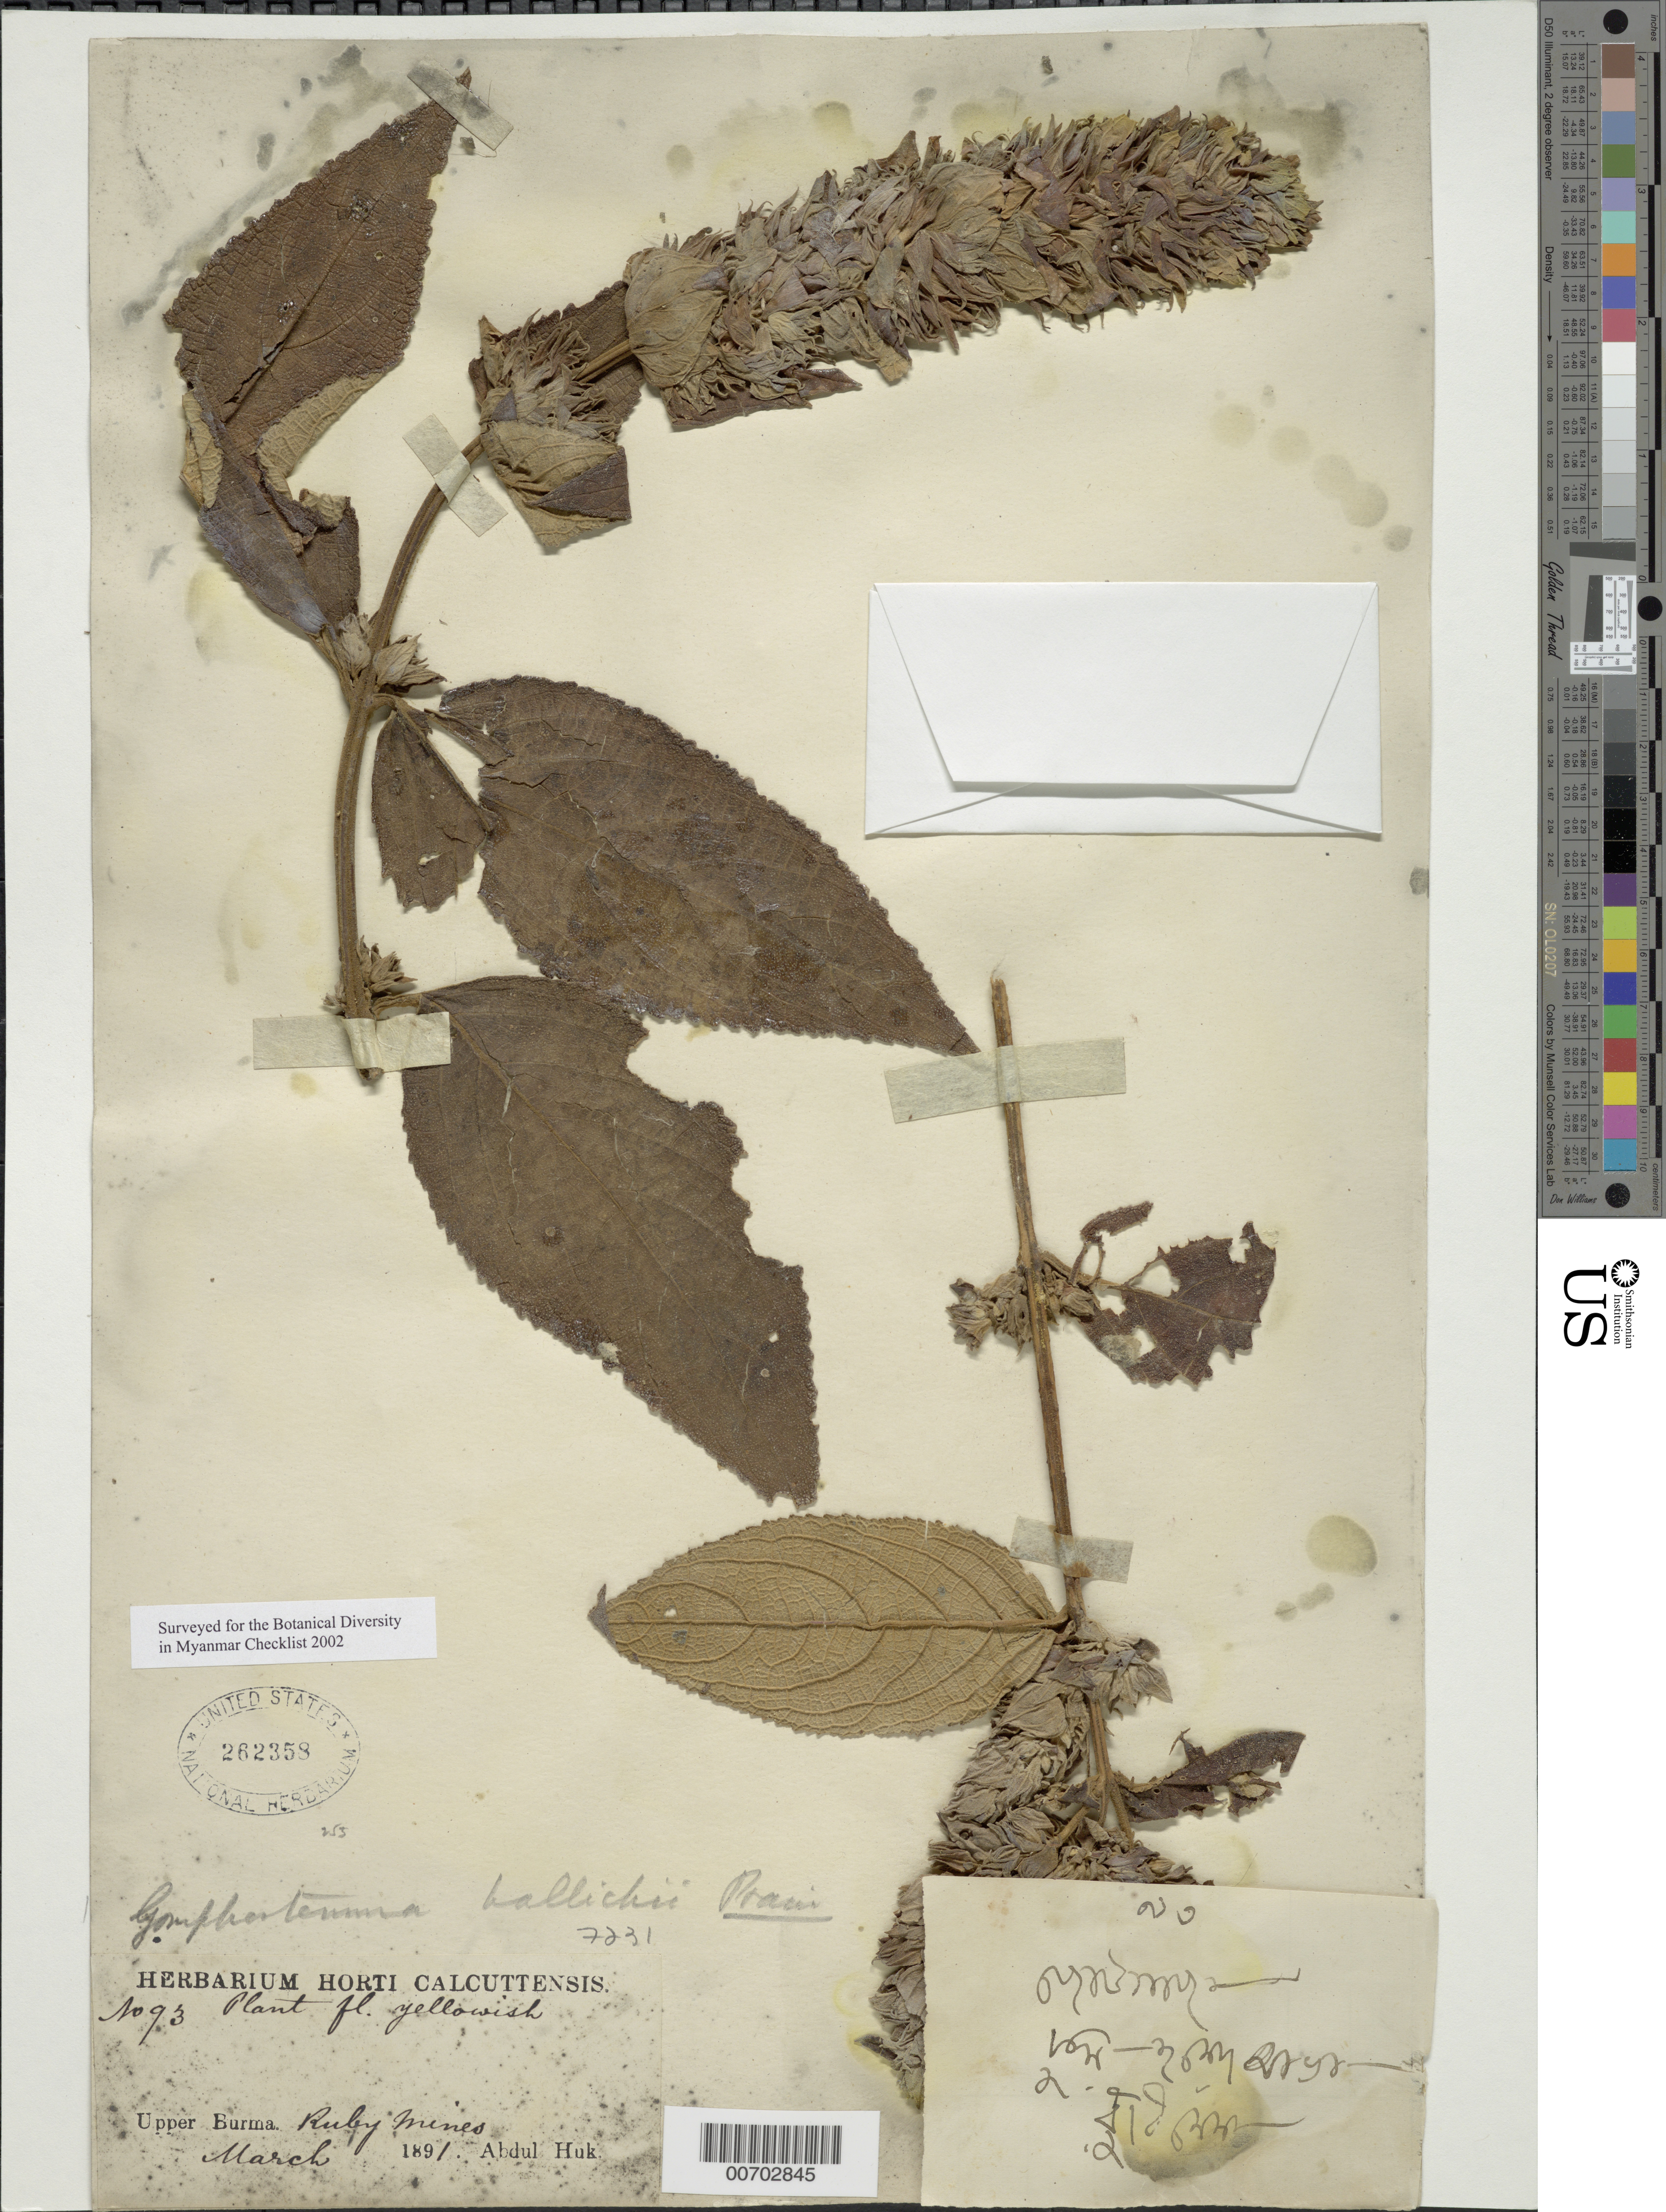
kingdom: Plantae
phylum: Tracheophyta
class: Magnoliopsida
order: Lamiales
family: Lamiaceae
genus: Gomphostemma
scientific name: Gomphostemma wallichii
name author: Prain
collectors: A. Huk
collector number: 93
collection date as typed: Mar 1891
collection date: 1891-03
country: Myanmar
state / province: Mandalay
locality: Ruby Mines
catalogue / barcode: US 262358